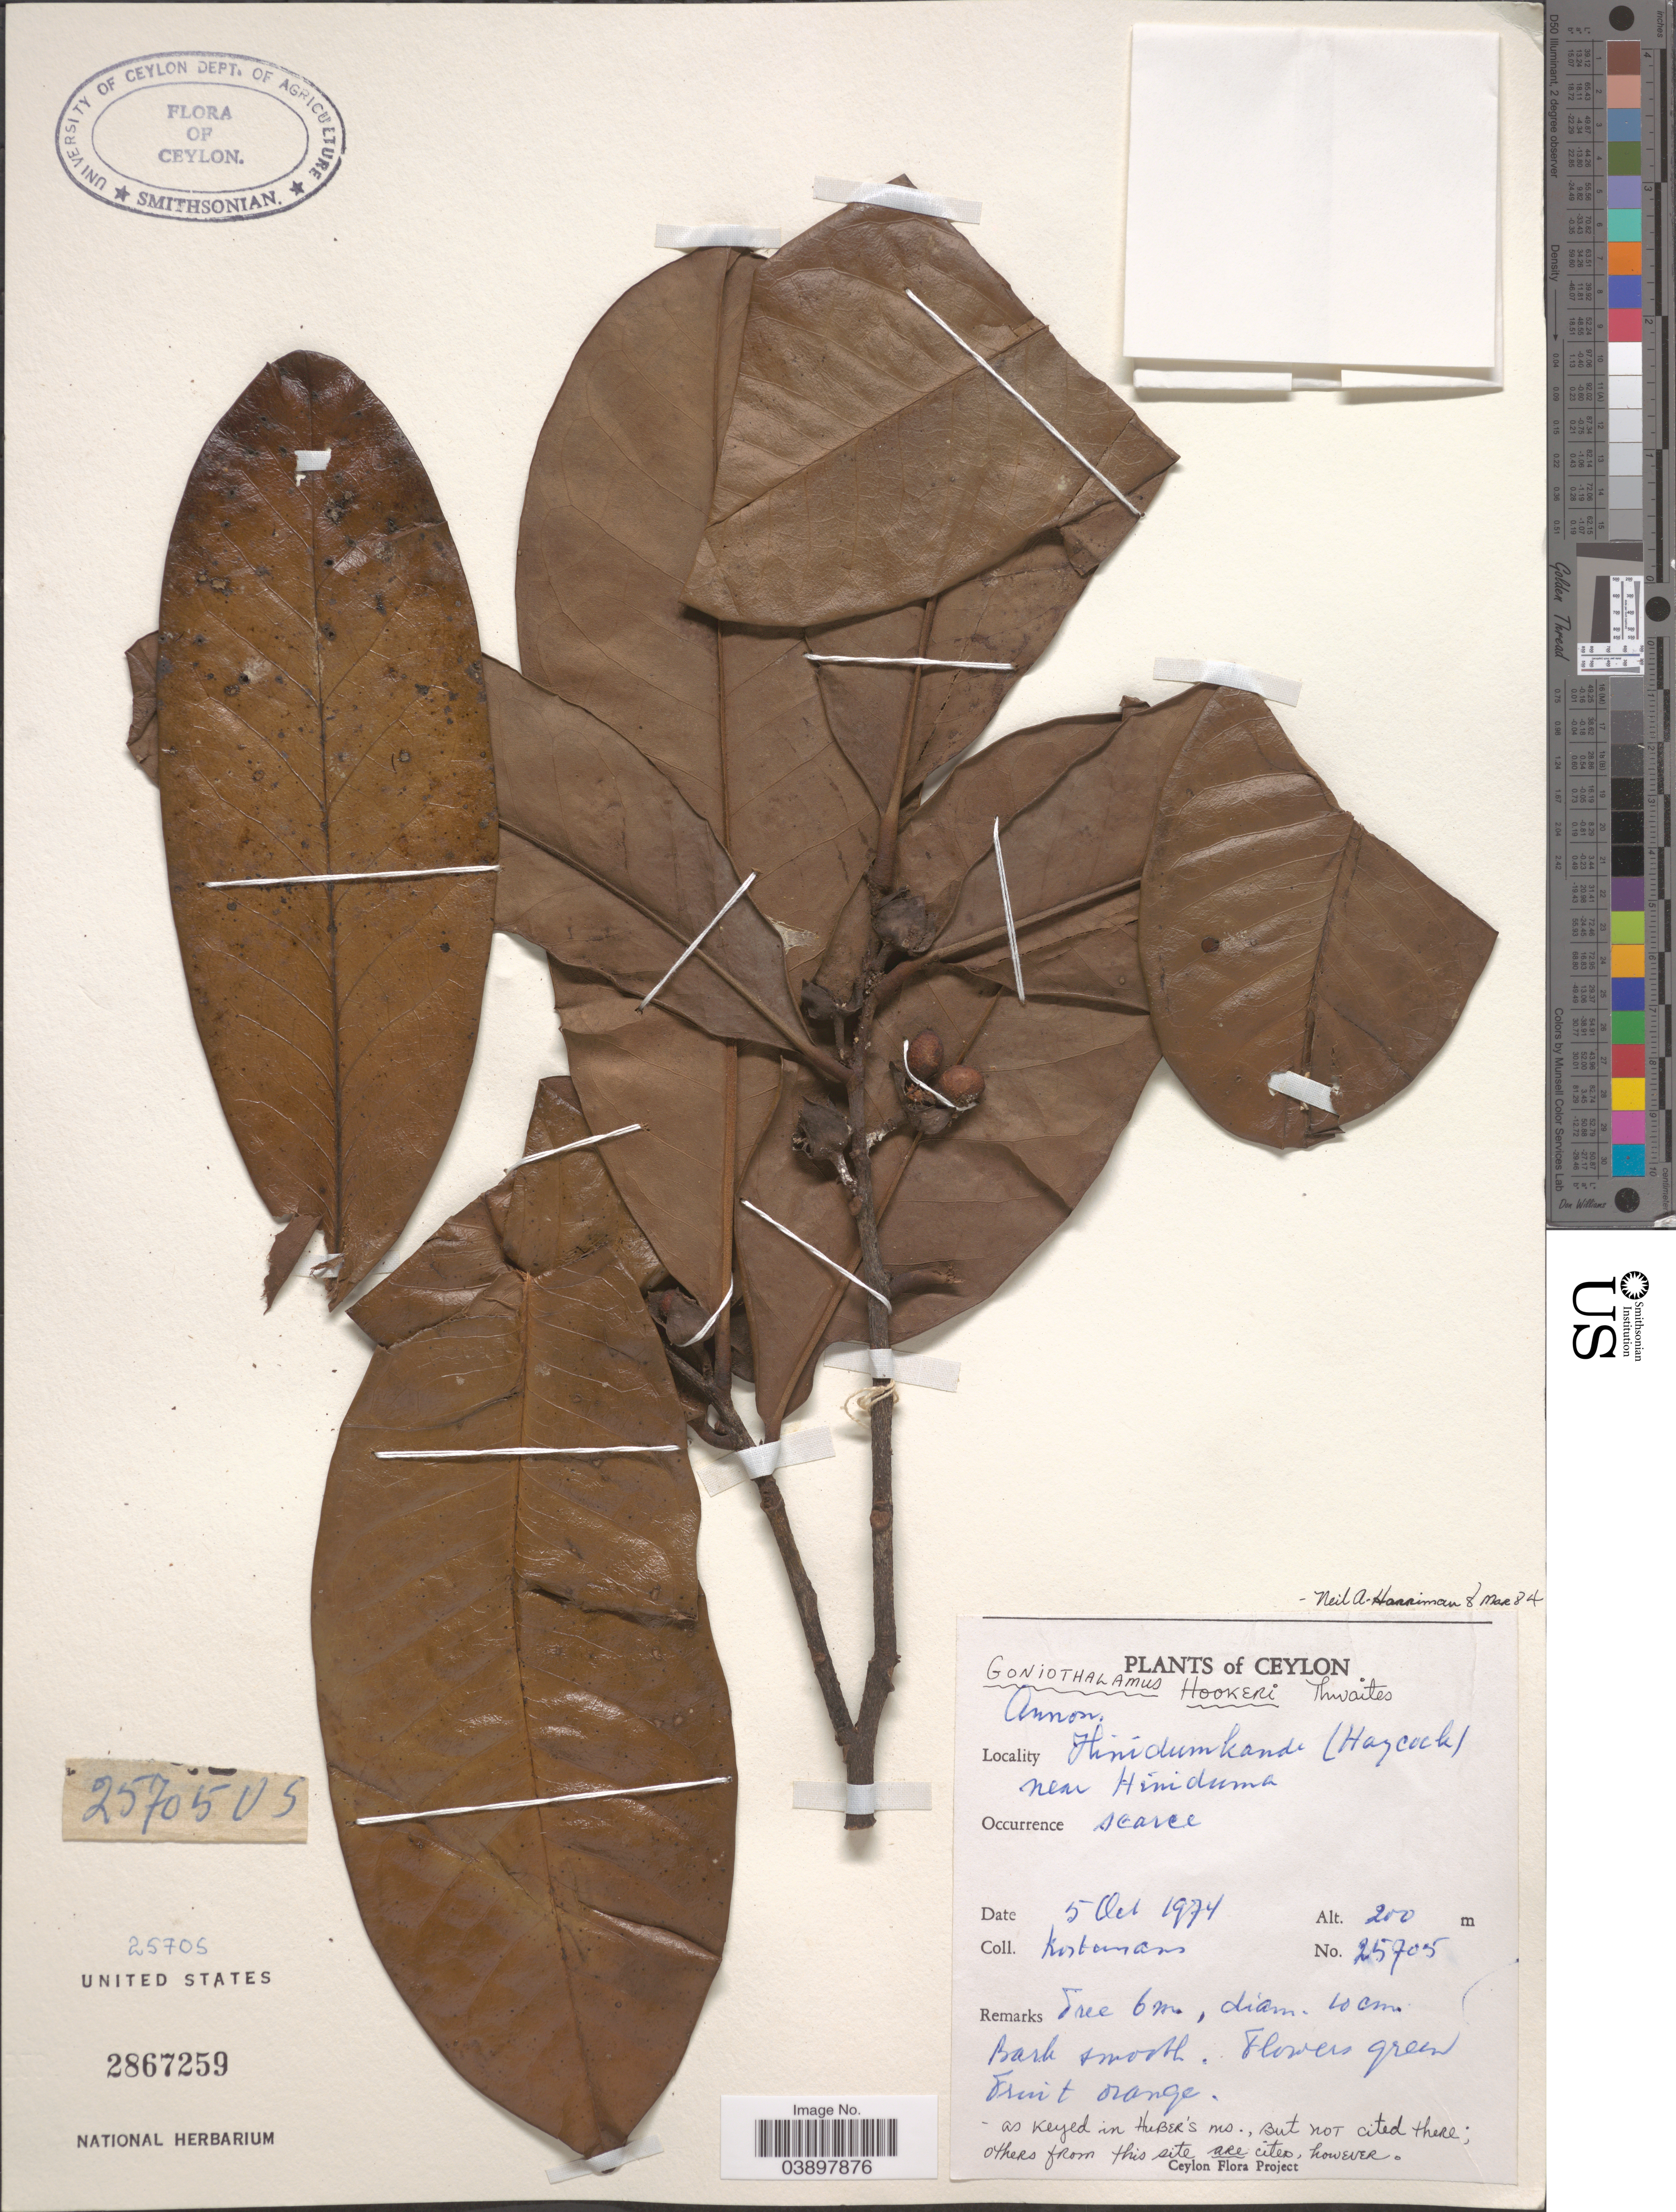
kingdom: Plantae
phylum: Tracheophyta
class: Magnoliopsida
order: Magnoliales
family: Annonaceae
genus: Goniothalamus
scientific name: Goniothalamus hookeri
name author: Thwaites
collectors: Kostermans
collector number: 25705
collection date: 1974-10-05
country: Sri Lanka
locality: Ceylon. Hinidumkande (Haycock) near Hiniduma.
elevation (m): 200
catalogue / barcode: US 2867259